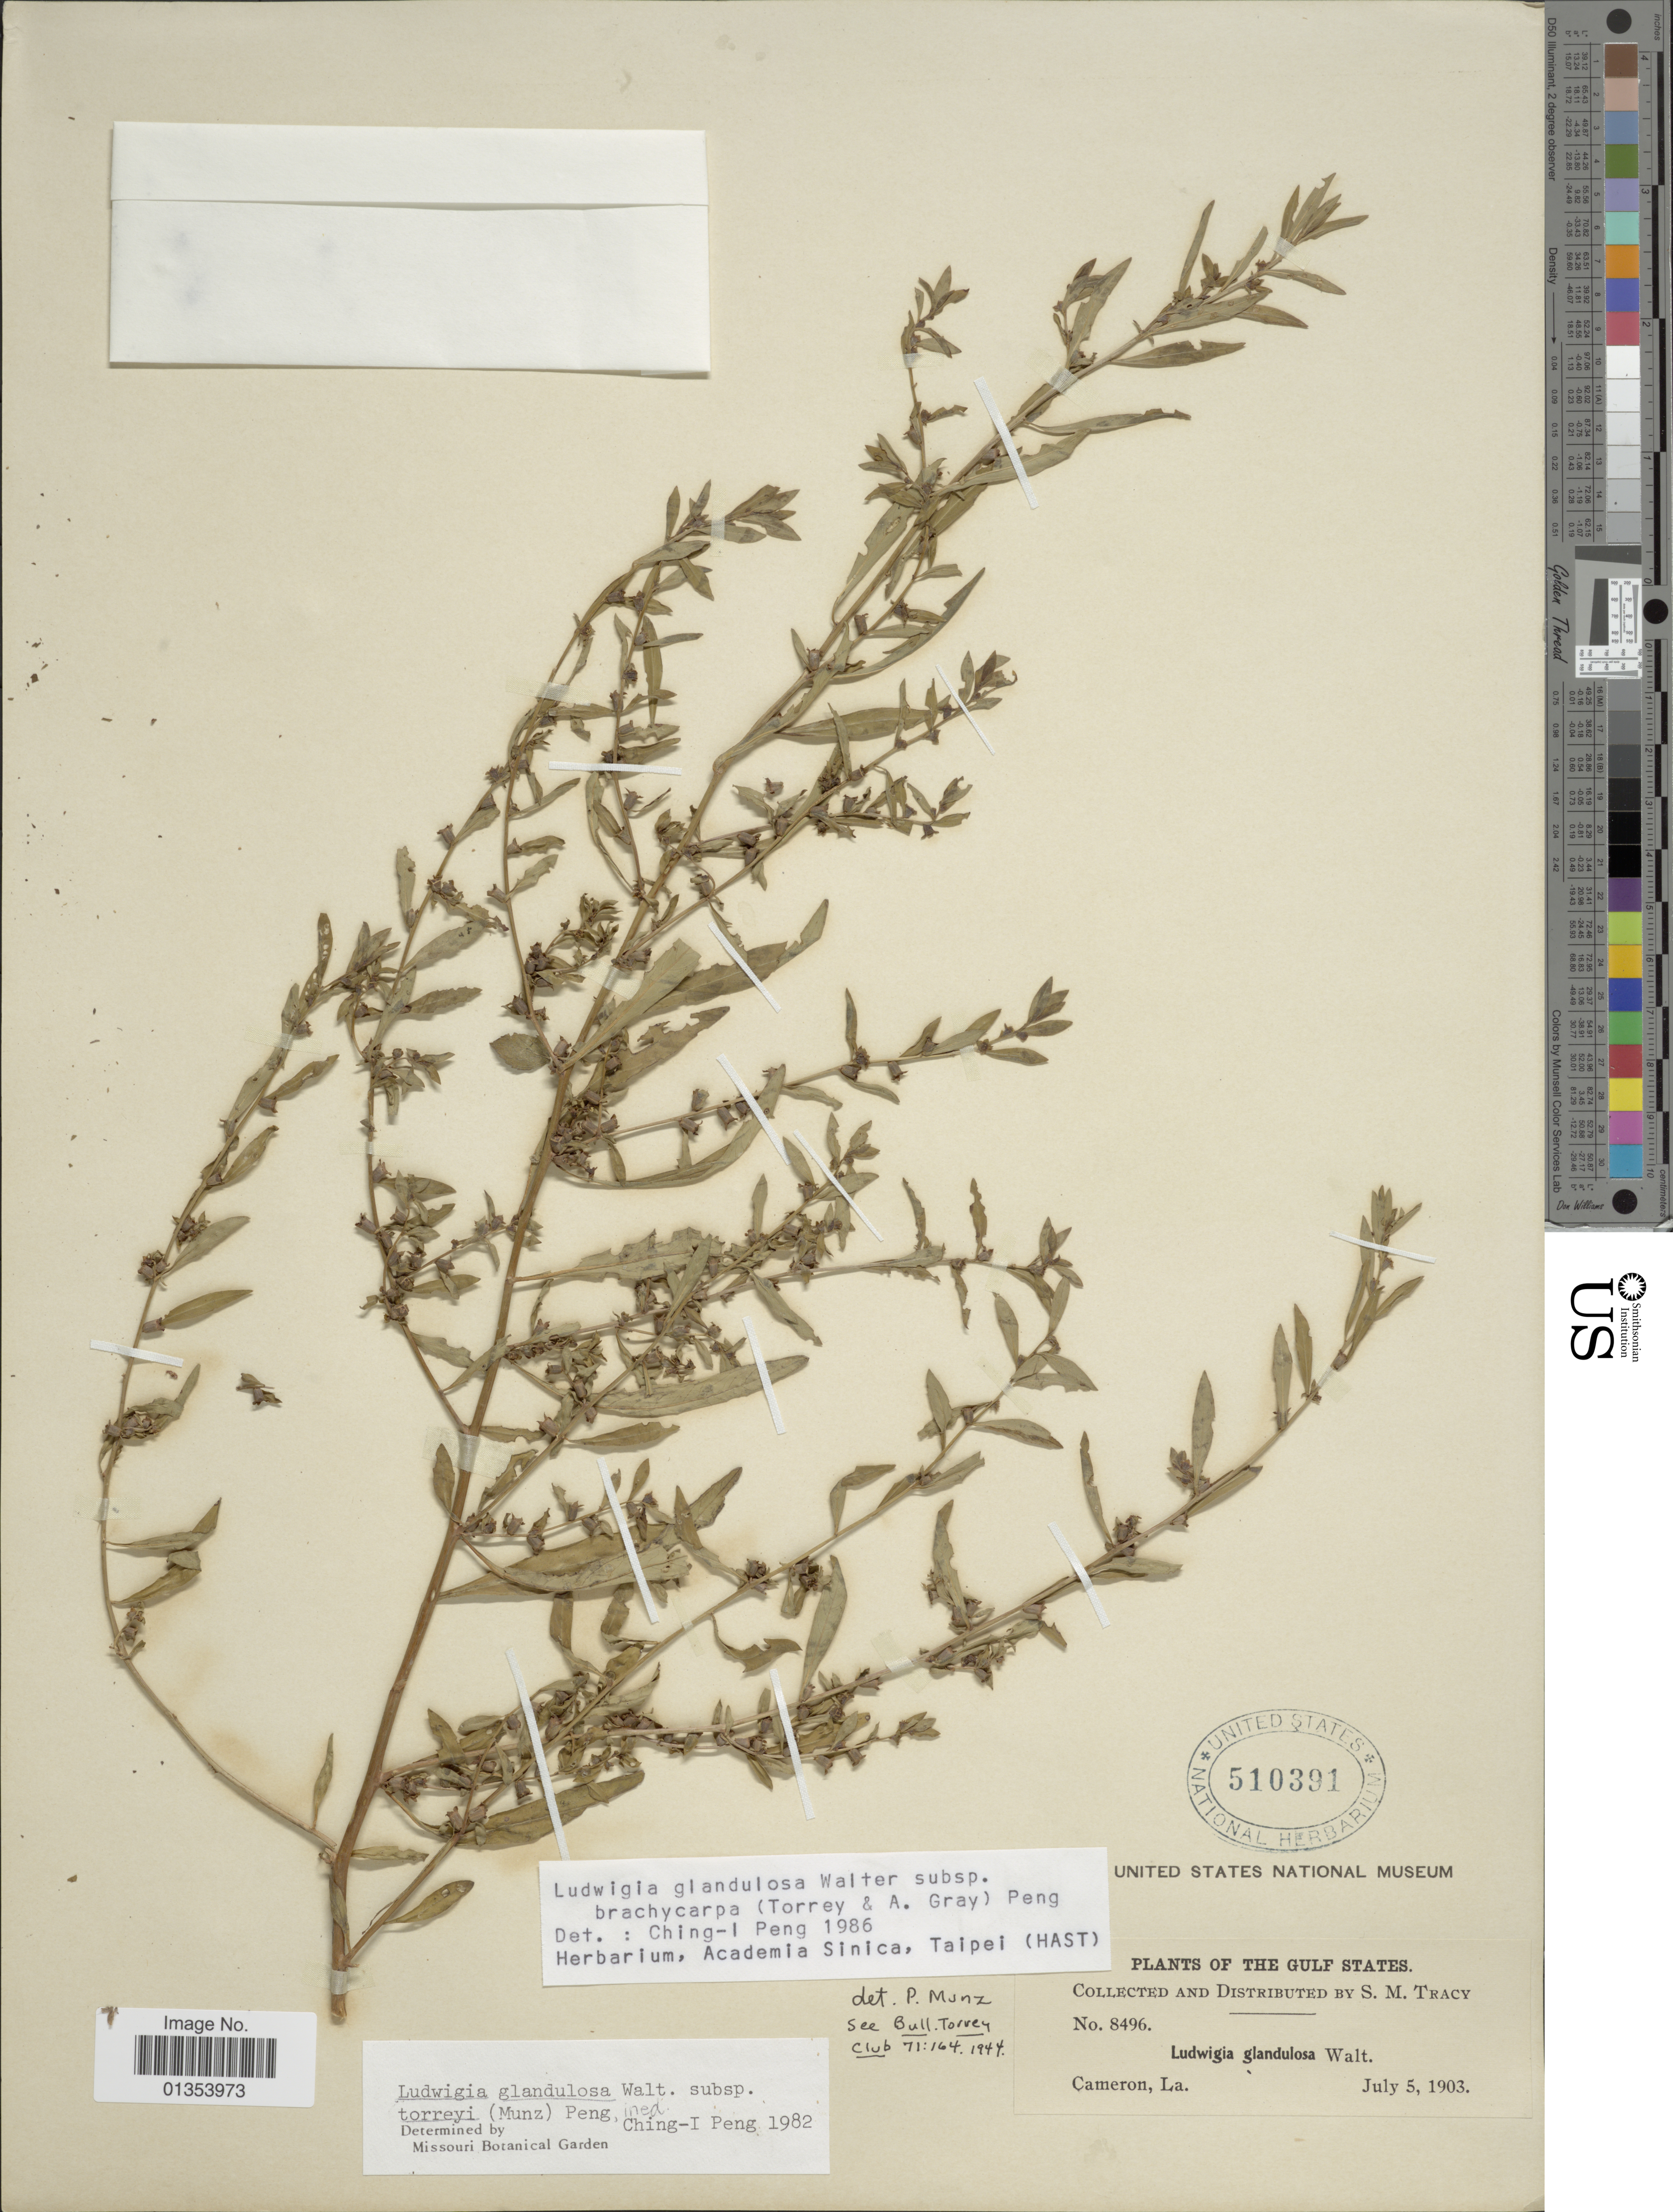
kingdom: Plantae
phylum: Tracheophyta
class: Magnoliopsida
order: Myrtales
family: Onagraceae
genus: Ludwigia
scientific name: Ludwigia glandulosa subsp. brachycarpa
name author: (Torr. & A. Gray) C.I. Peng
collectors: S. M. Tracy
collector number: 8496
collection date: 1903-07-05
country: United States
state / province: Louisiana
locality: The Gulf States, Cameron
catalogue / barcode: US 510391